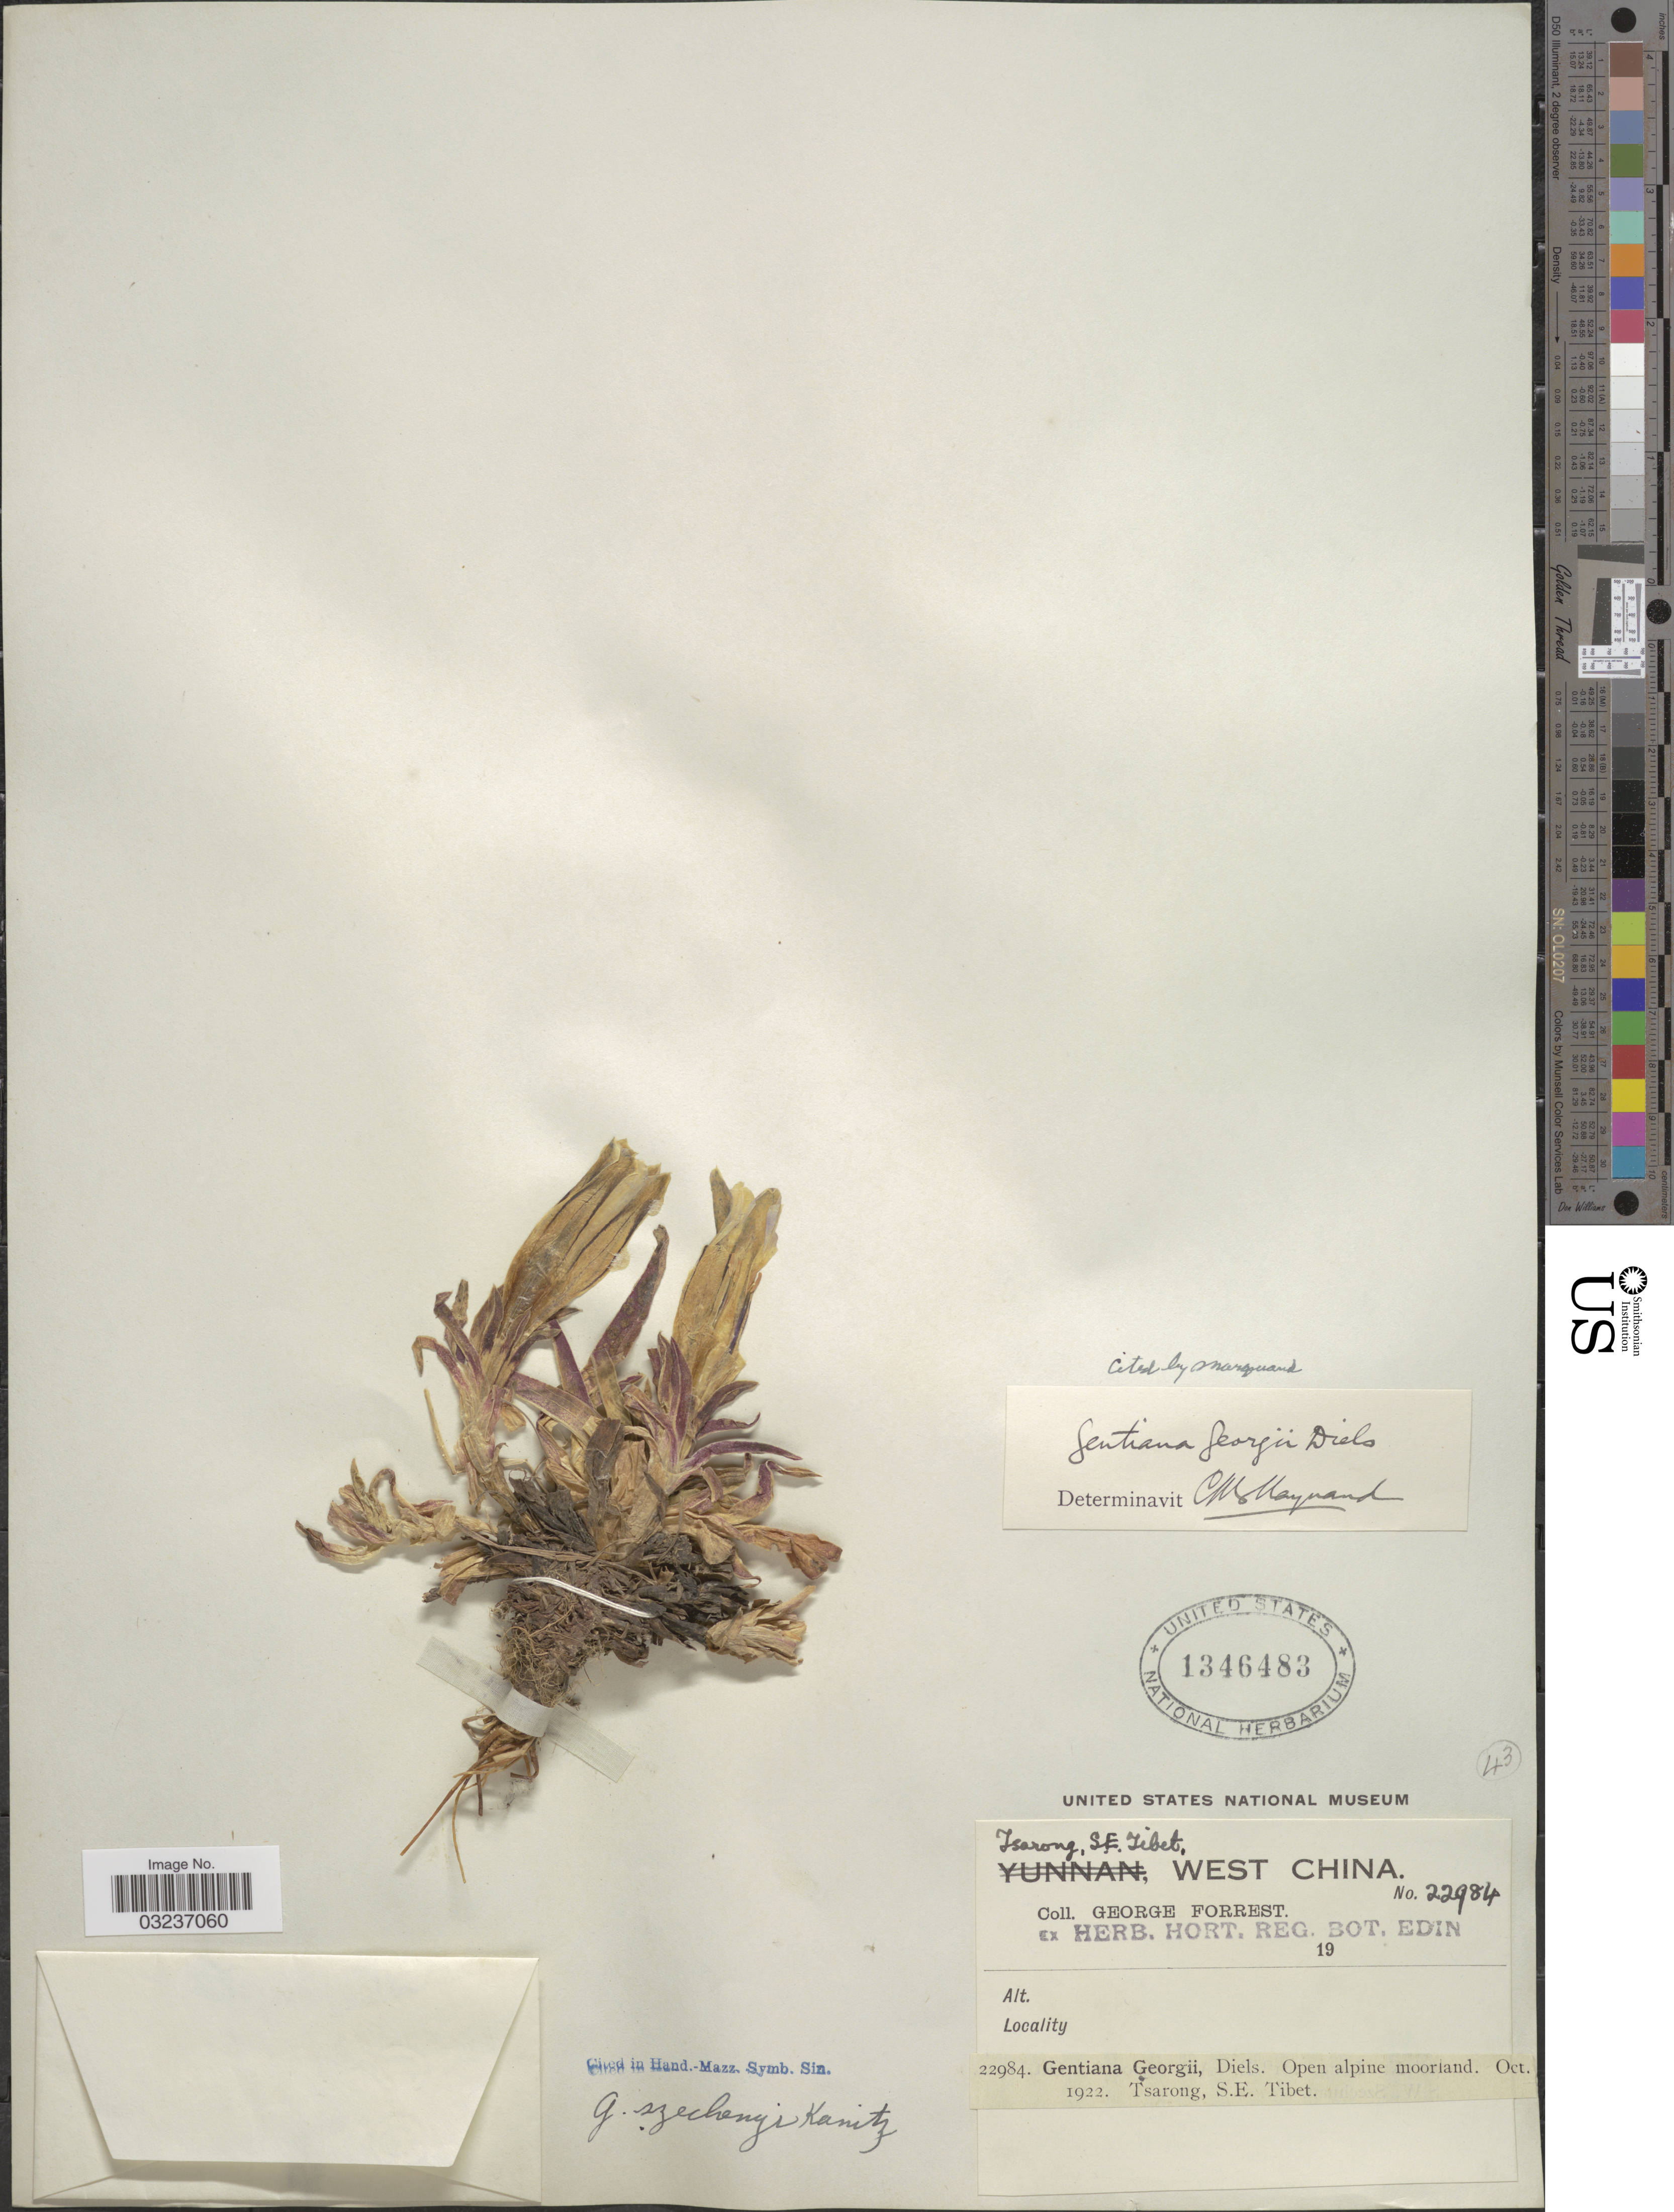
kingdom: Plantae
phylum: Tracheophyta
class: Magnoliopsida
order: Gentianales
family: Gentianaceae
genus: Gentiana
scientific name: Gentiana szechenyii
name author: Kanitz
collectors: G. Forrest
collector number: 22984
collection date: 1922-10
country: China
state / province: Xizang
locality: Tsarong, S.E. Tibet, West China, Open alpine moorland.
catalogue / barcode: US 1346483